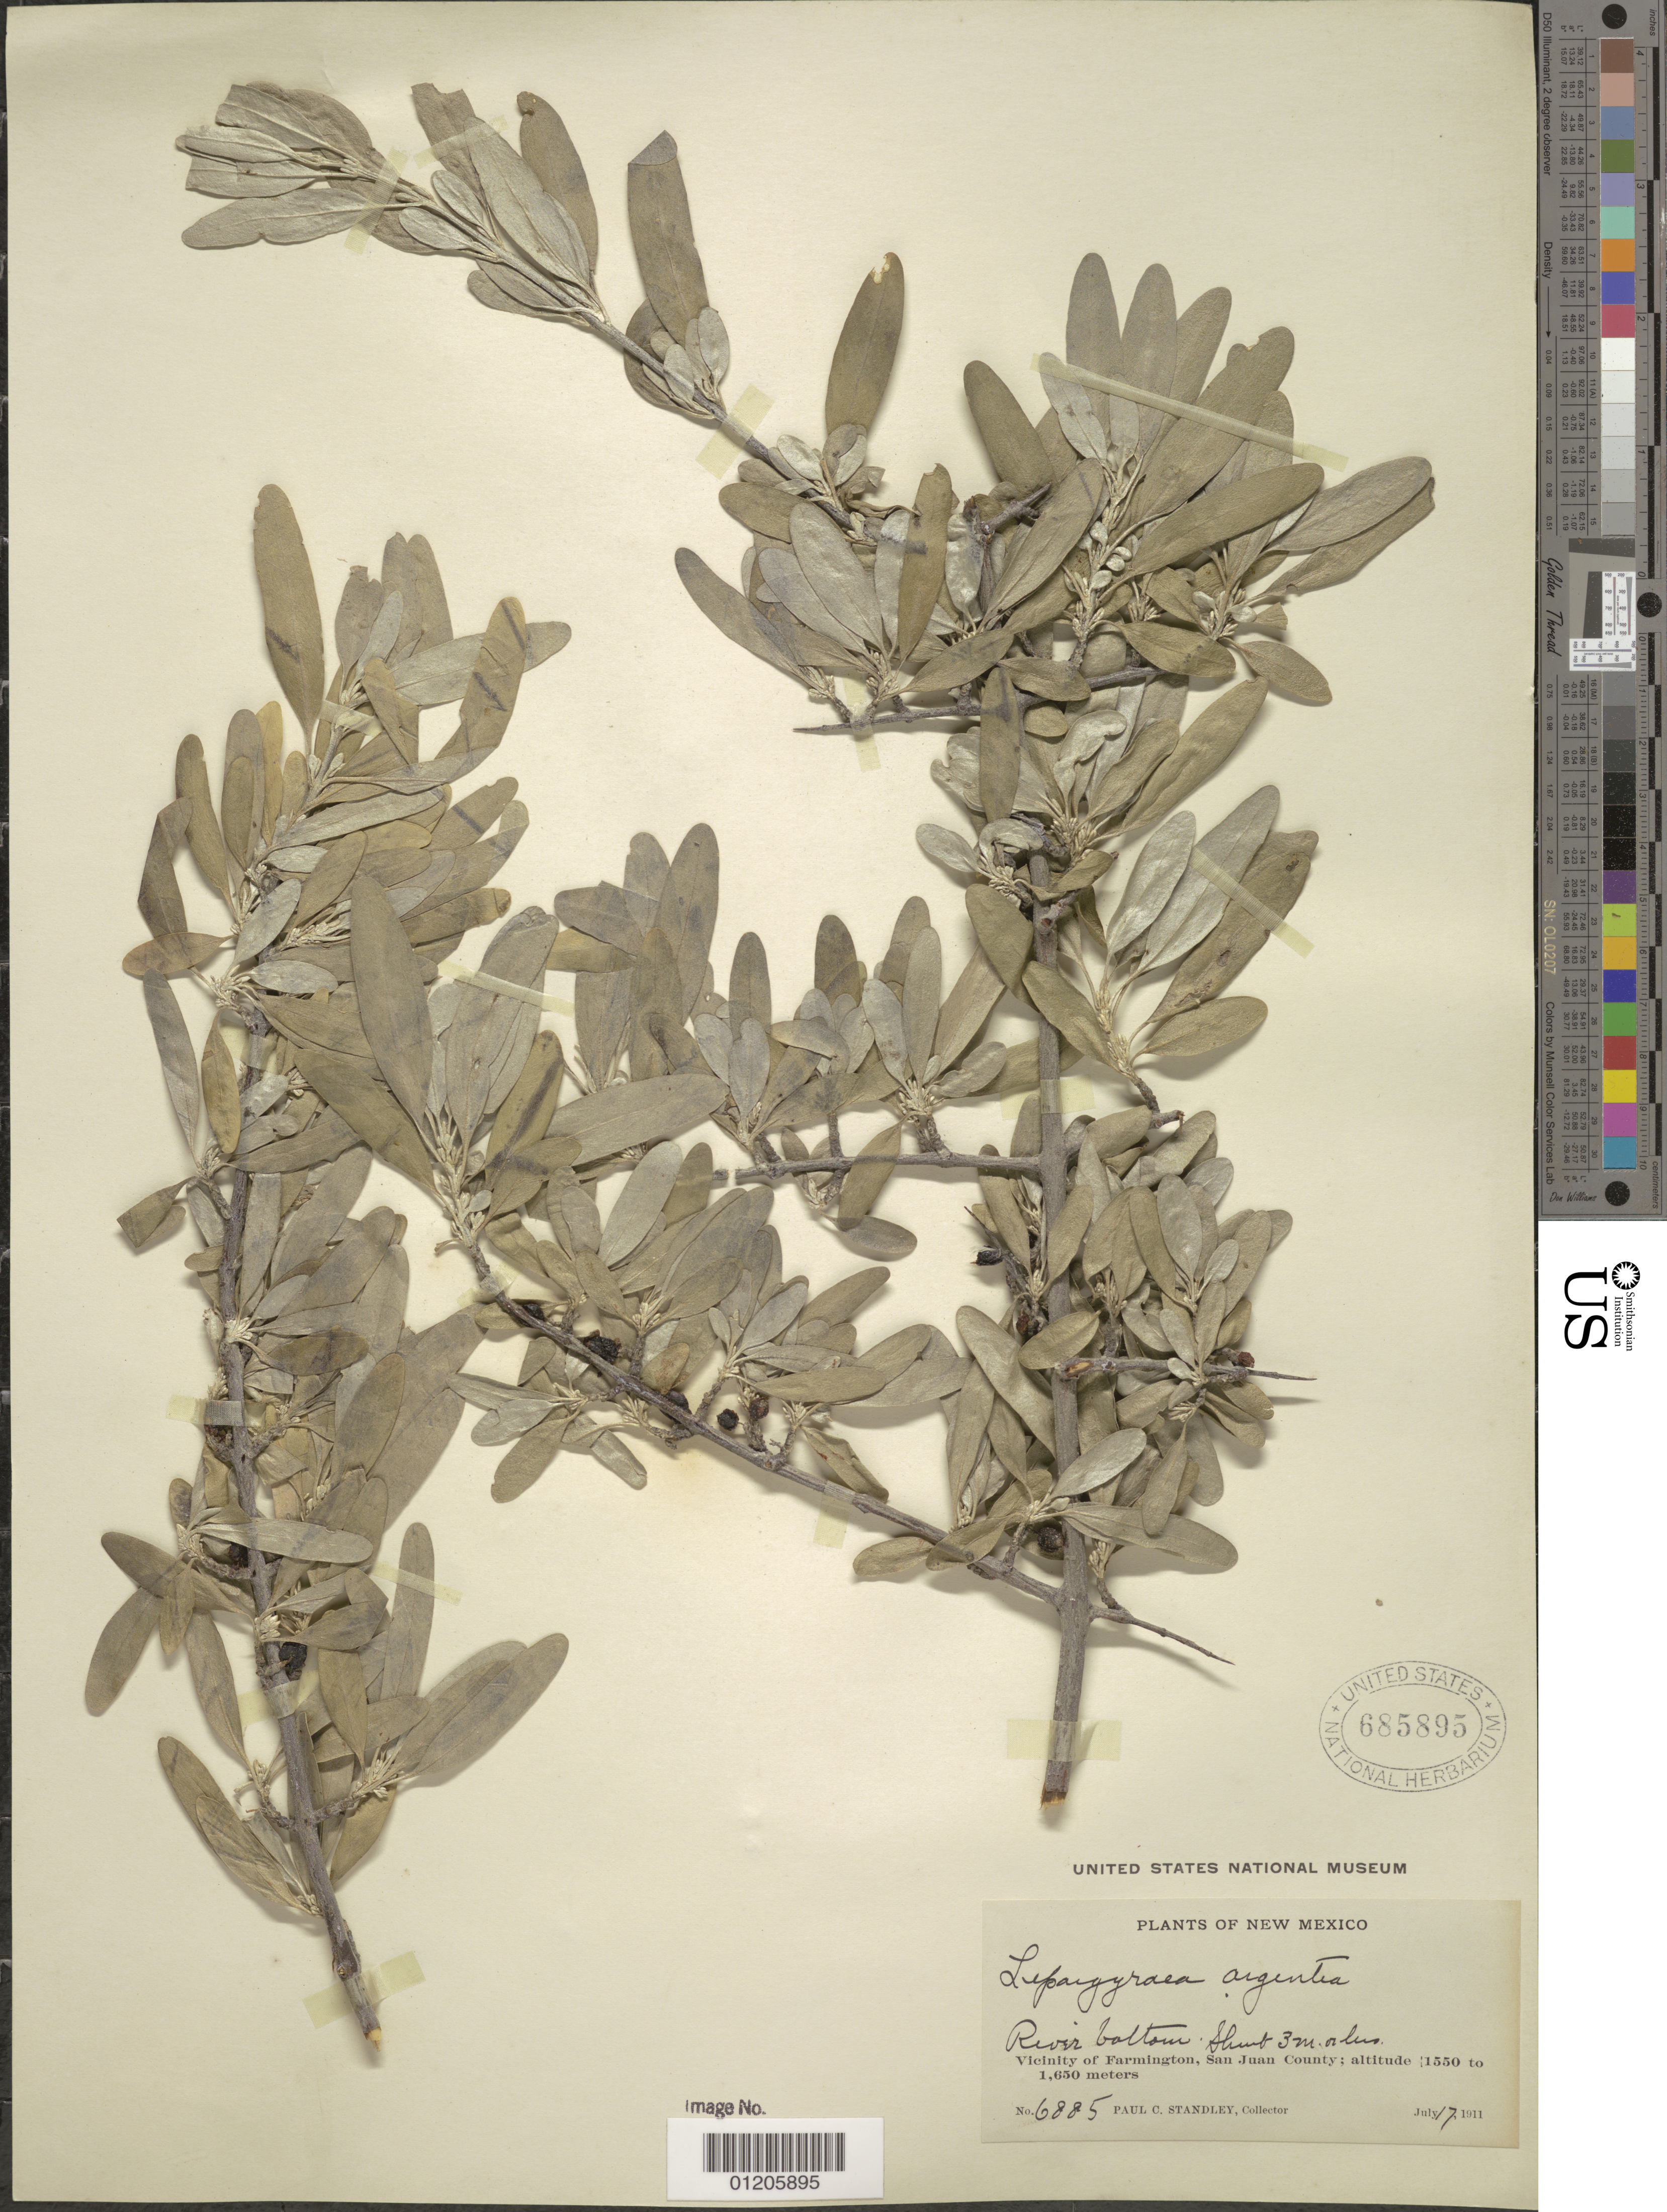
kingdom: Plantae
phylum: Tracheophyta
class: Magnoliopsida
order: Rosales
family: Elaeagnaceae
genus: Shepherdia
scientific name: Shepherdia argentea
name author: (Pursh) Nutt.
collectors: P. C. Standley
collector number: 6885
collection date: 1911-07-17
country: United States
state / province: New Mexico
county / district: San Juan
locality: Vicinity of Farmington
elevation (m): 1550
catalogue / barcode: US 685895